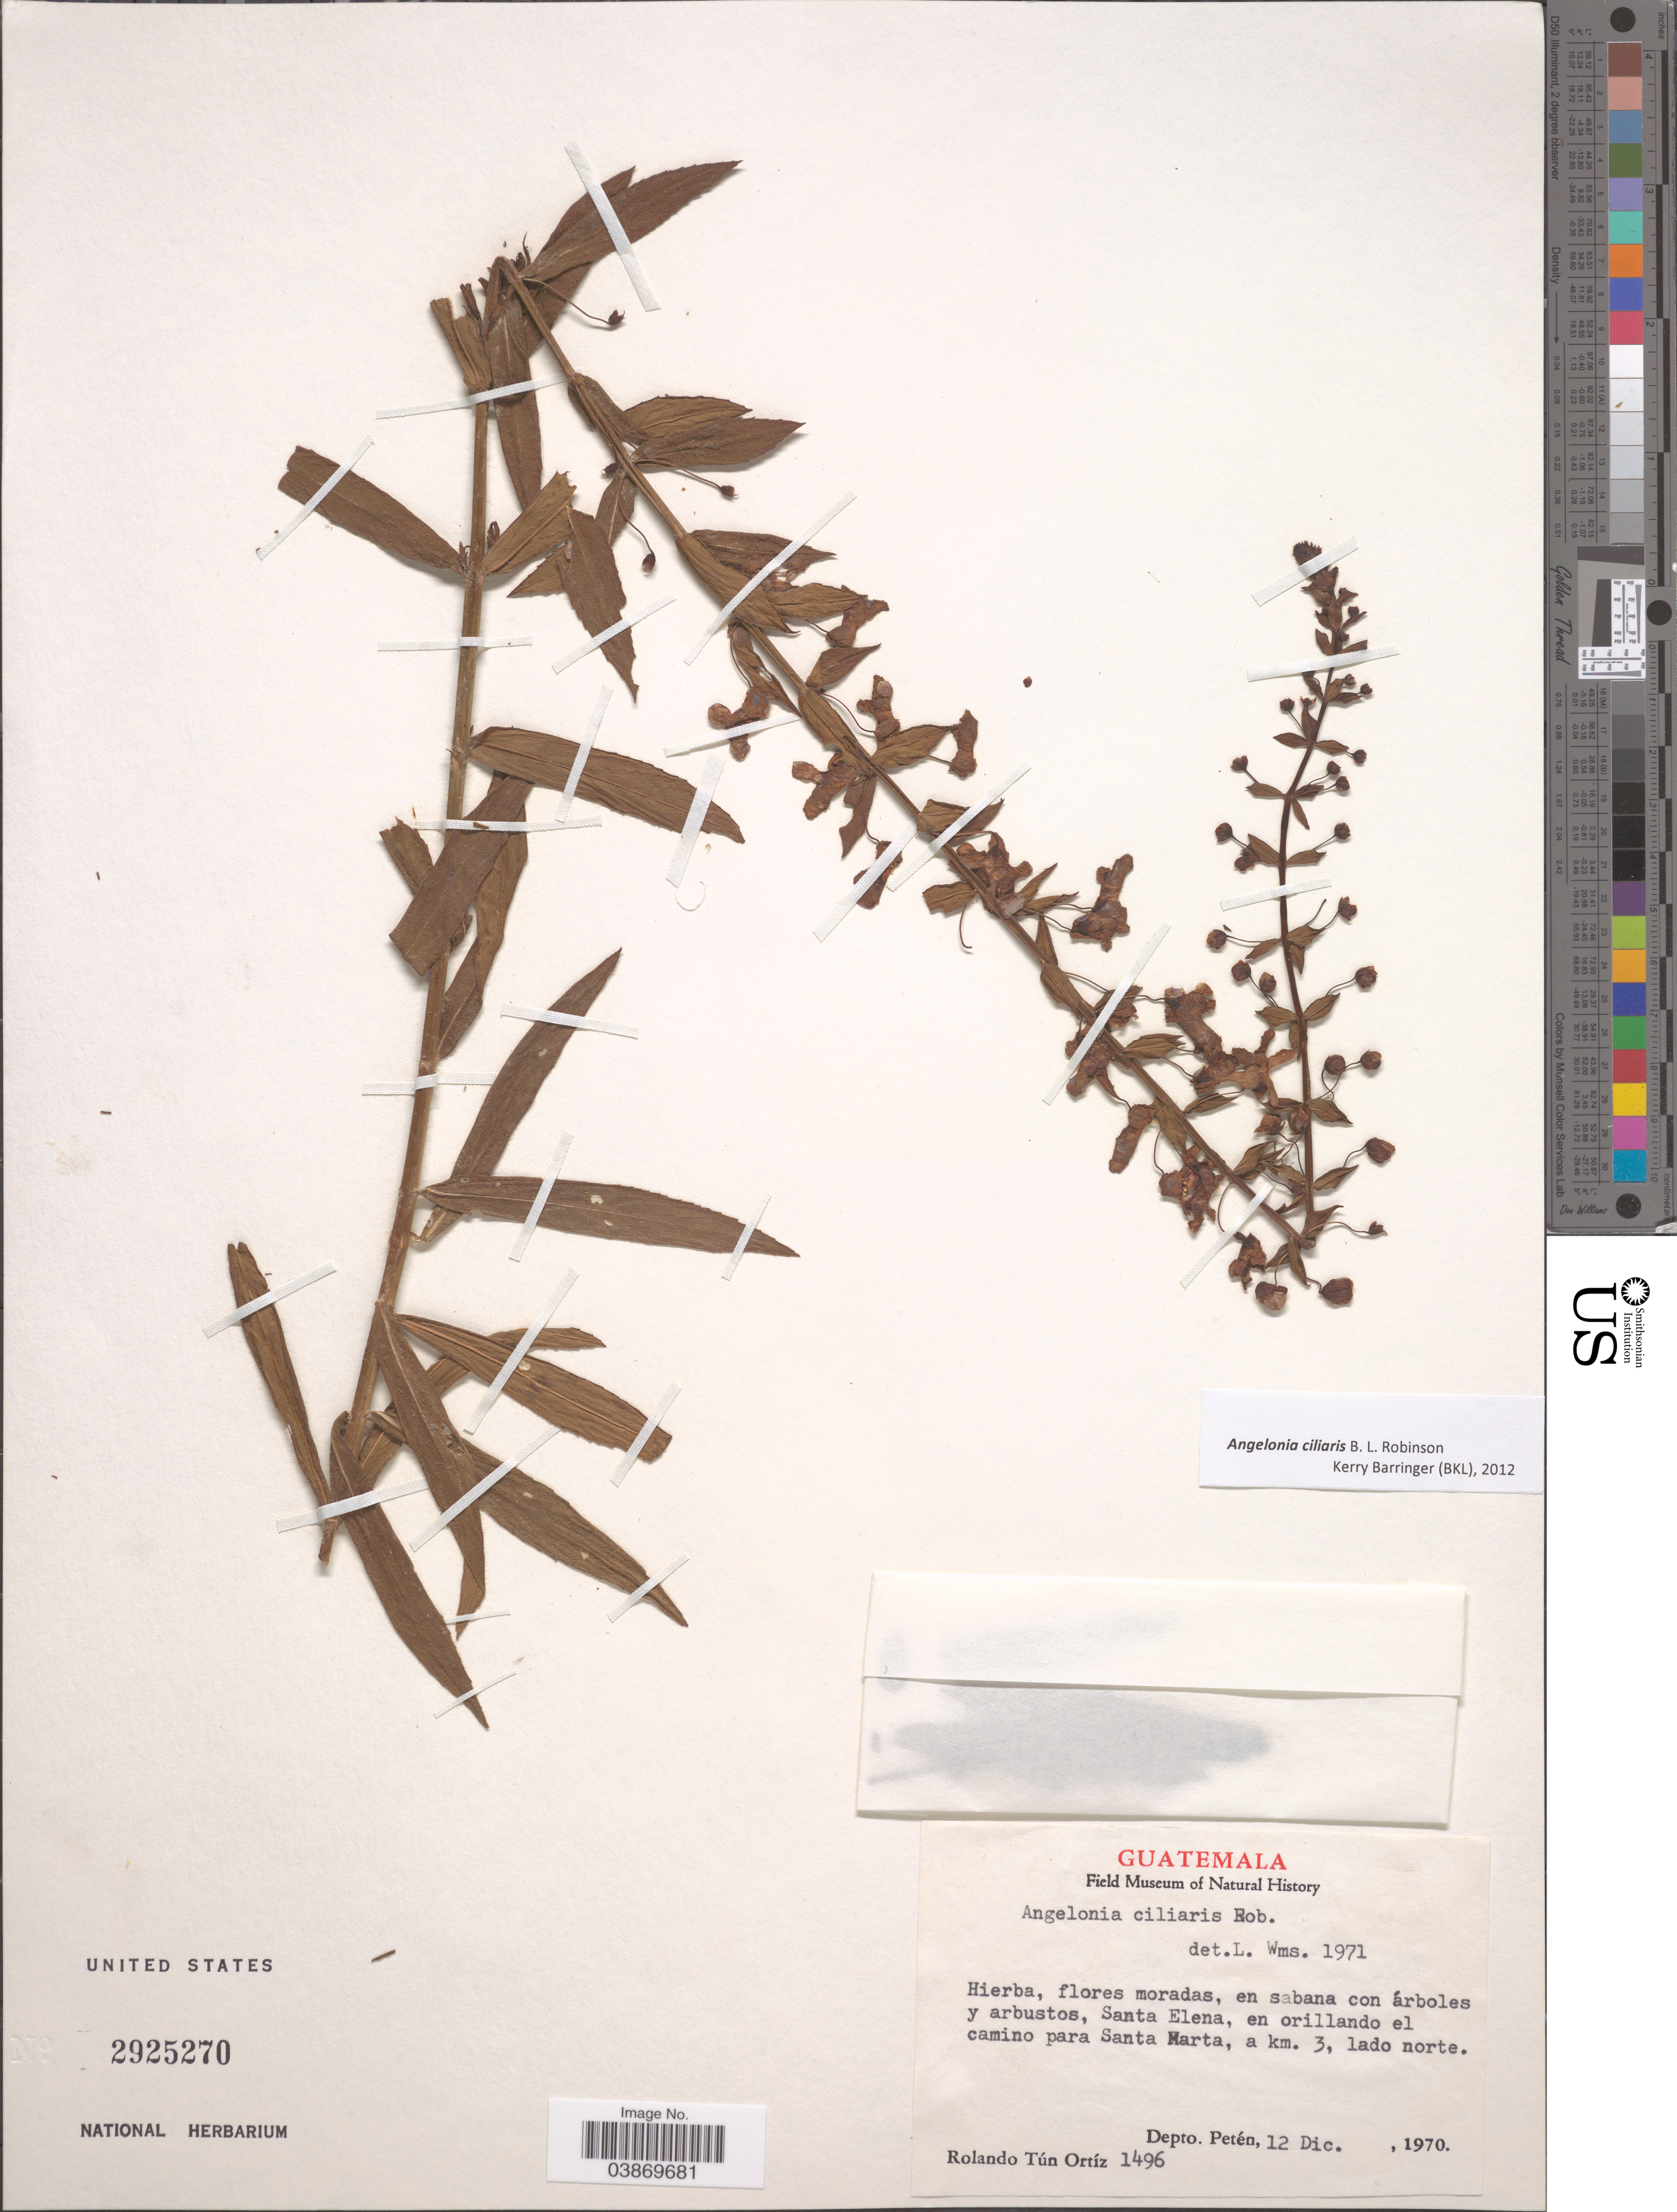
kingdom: Plantae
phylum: Tracheophyta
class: Magnoliopsida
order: Lamiales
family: Plantaginaceae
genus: Angelonia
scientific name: Angelonia ciliaris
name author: B.L. Rob.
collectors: R. Tún Ortíz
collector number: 1496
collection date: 1970-12-12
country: Guatemala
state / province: El Peten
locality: Santa Elena, en orillando del camino para Santa Marta, a km. 3, lado norte. Depto. Petén.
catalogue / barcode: US 2925270